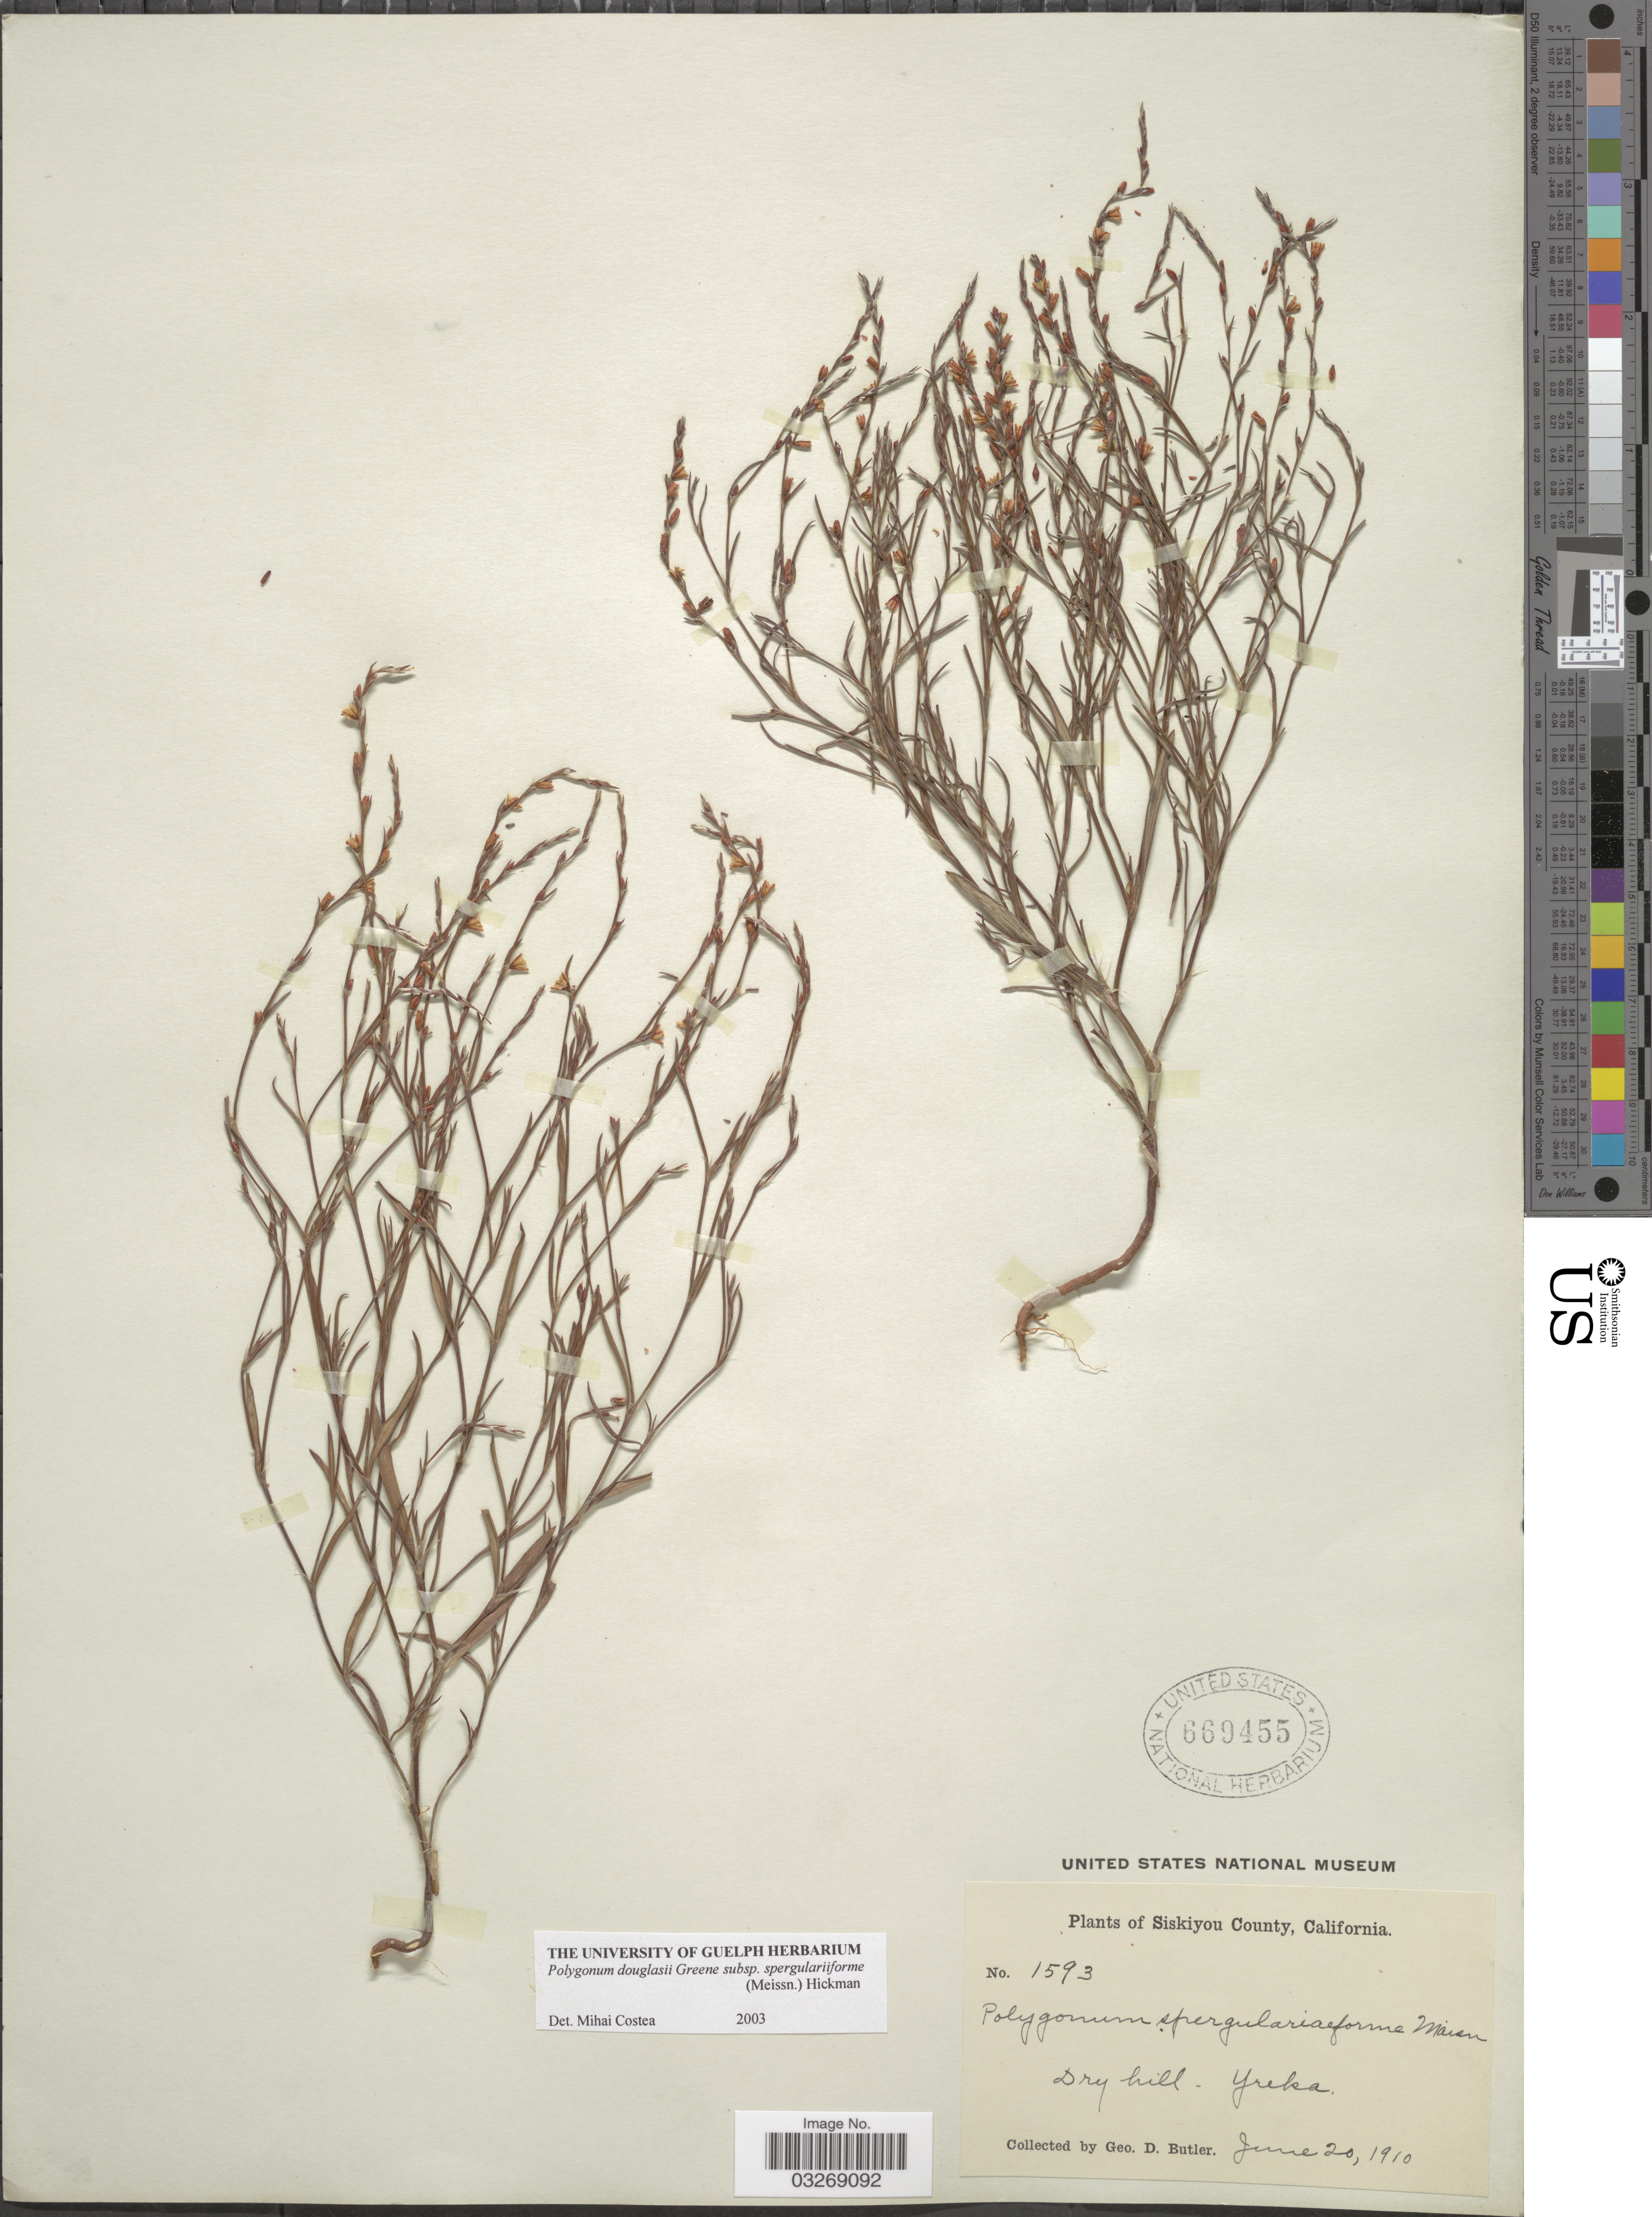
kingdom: Plantae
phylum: Tracheophyta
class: Magnoliopsida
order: Caryophyllales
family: Polygonaceae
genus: Polygonum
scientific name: Polygonum douglasii subsp. spergulariiforme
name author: (Meisn. ex Small) Hickman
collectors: G. D. Butler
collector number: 1593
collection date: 1910-06-20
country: United States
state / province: California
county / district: Siskiyou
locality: Siskiyou County. Dry hill - Yreka.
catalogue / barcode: US 669455